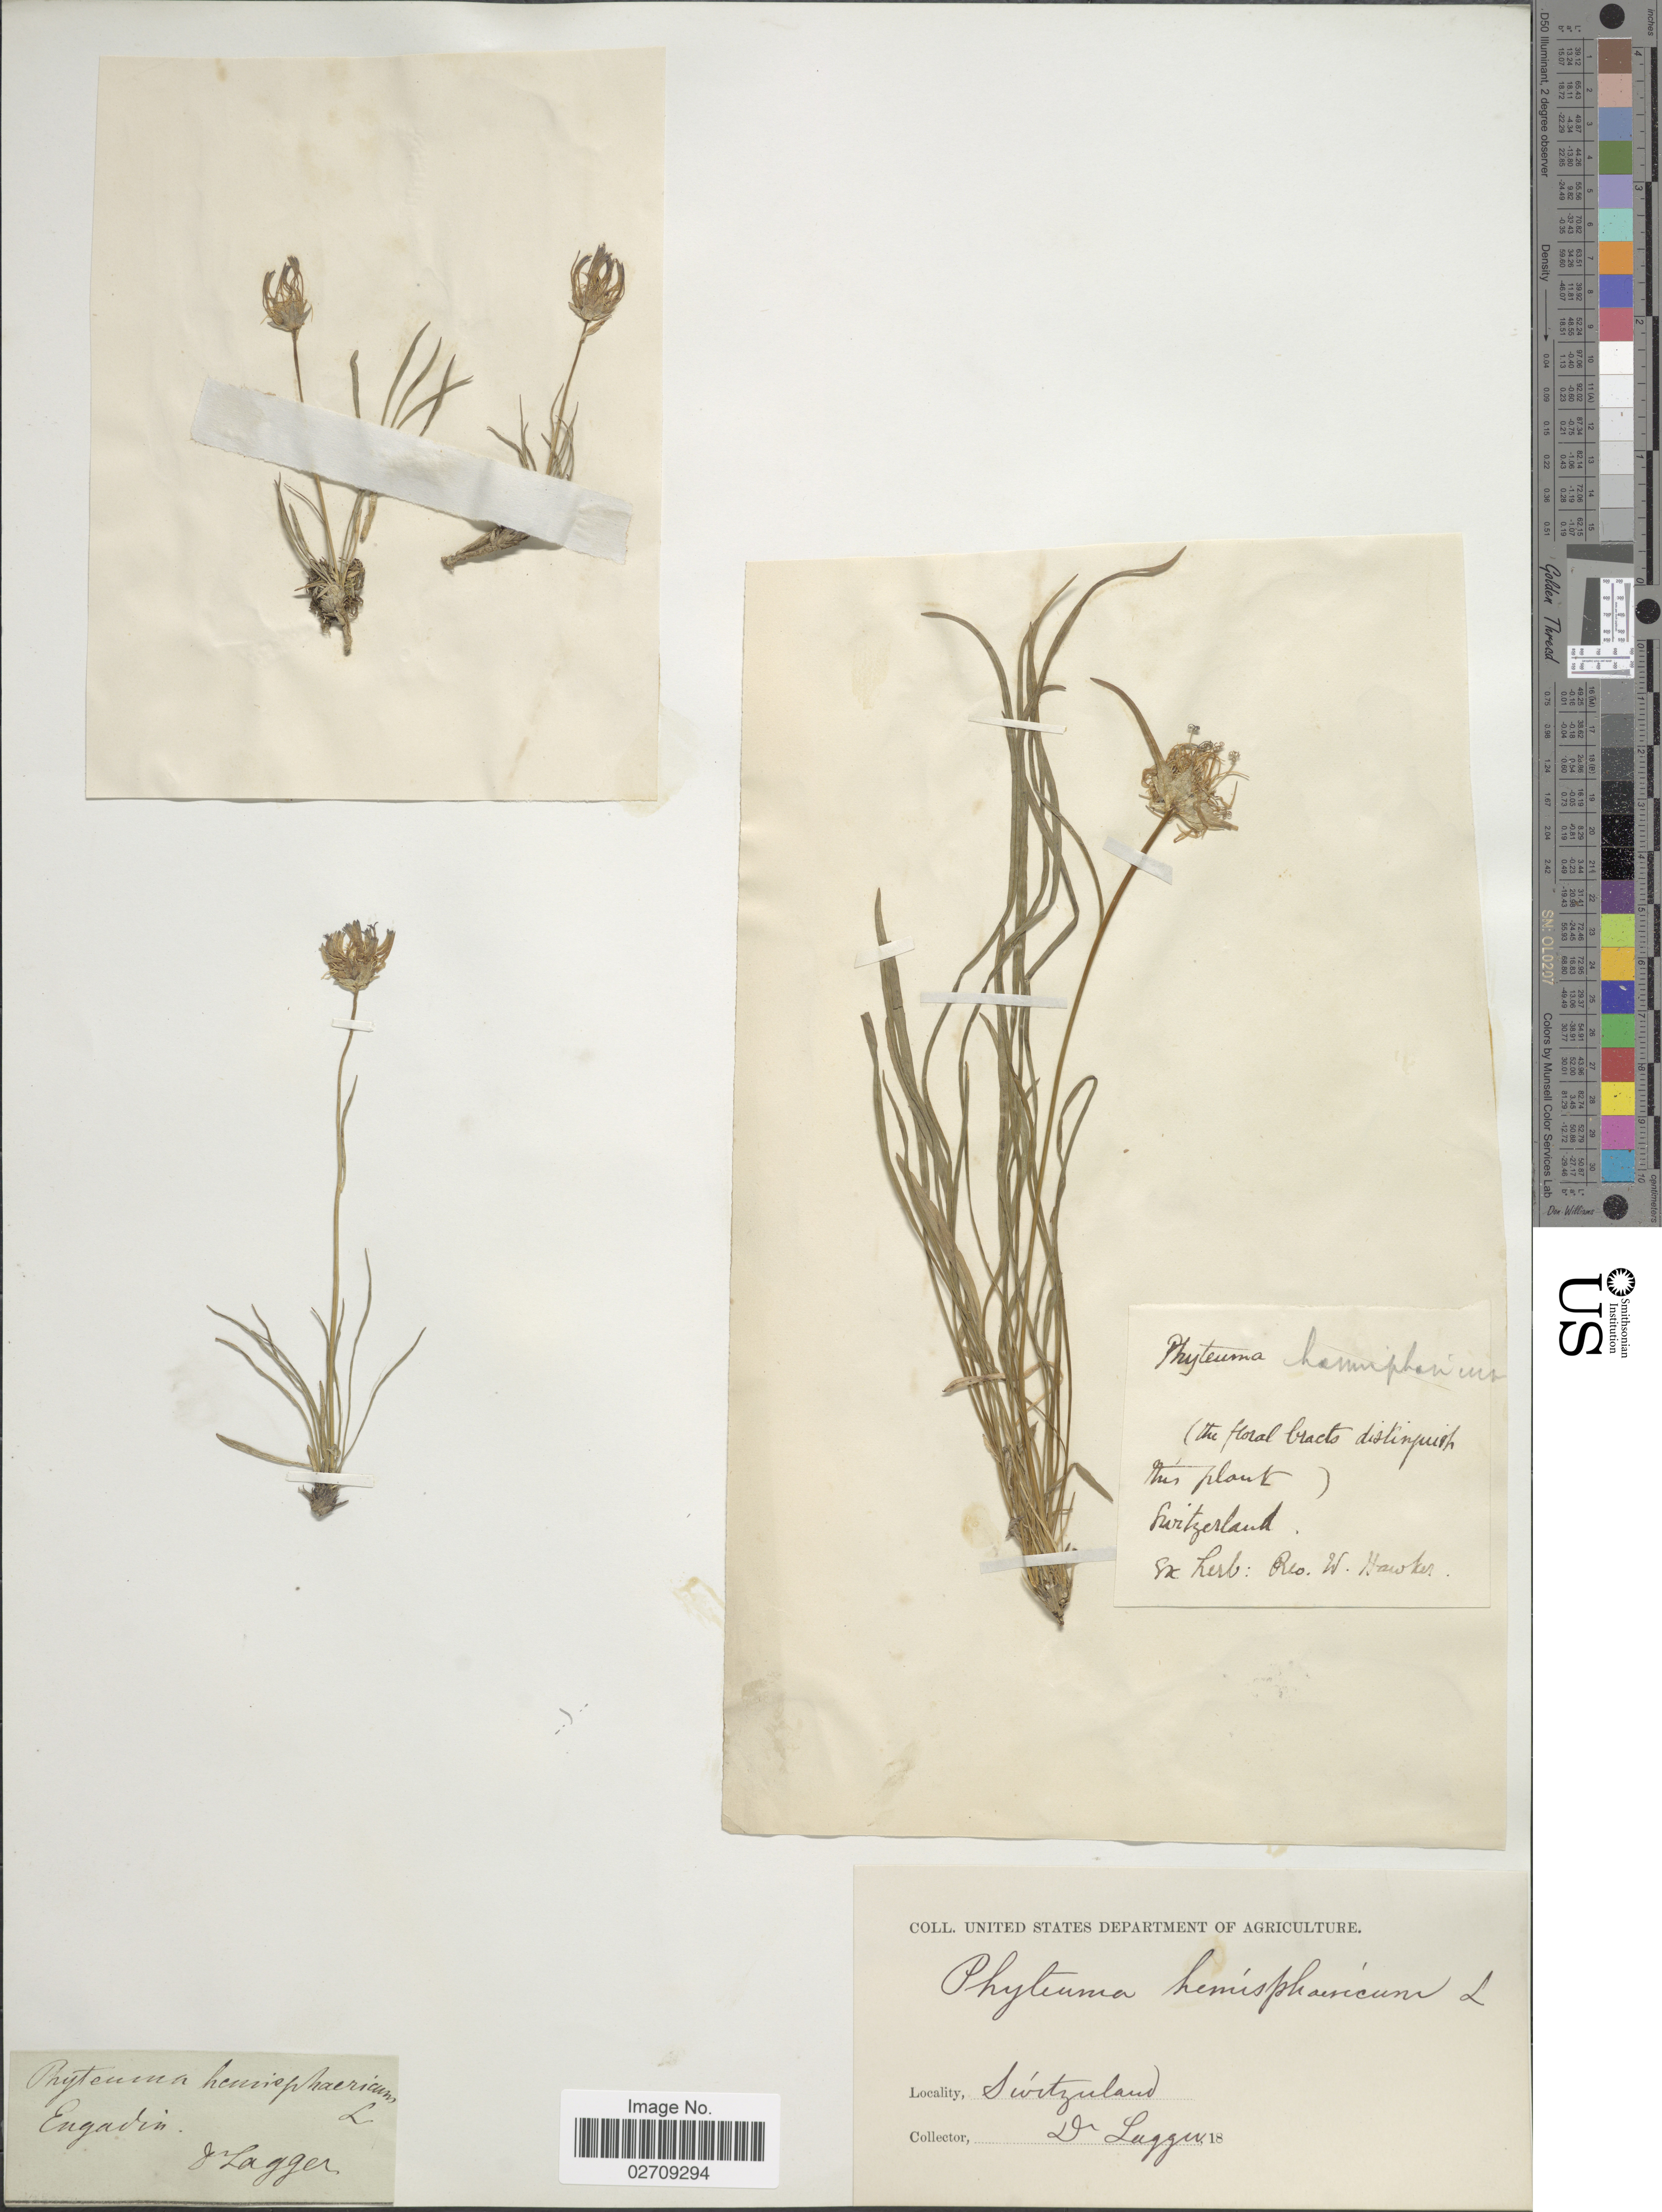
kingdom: Plantae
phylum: Tracheophyta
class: Magnoliopsida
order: Asterales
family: Campanulaceae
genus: Phyteuma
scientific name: Phyteuma hemisphaericum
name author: L.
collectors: F. J. Lagger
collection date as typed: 18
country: Switzerland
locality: Engadin